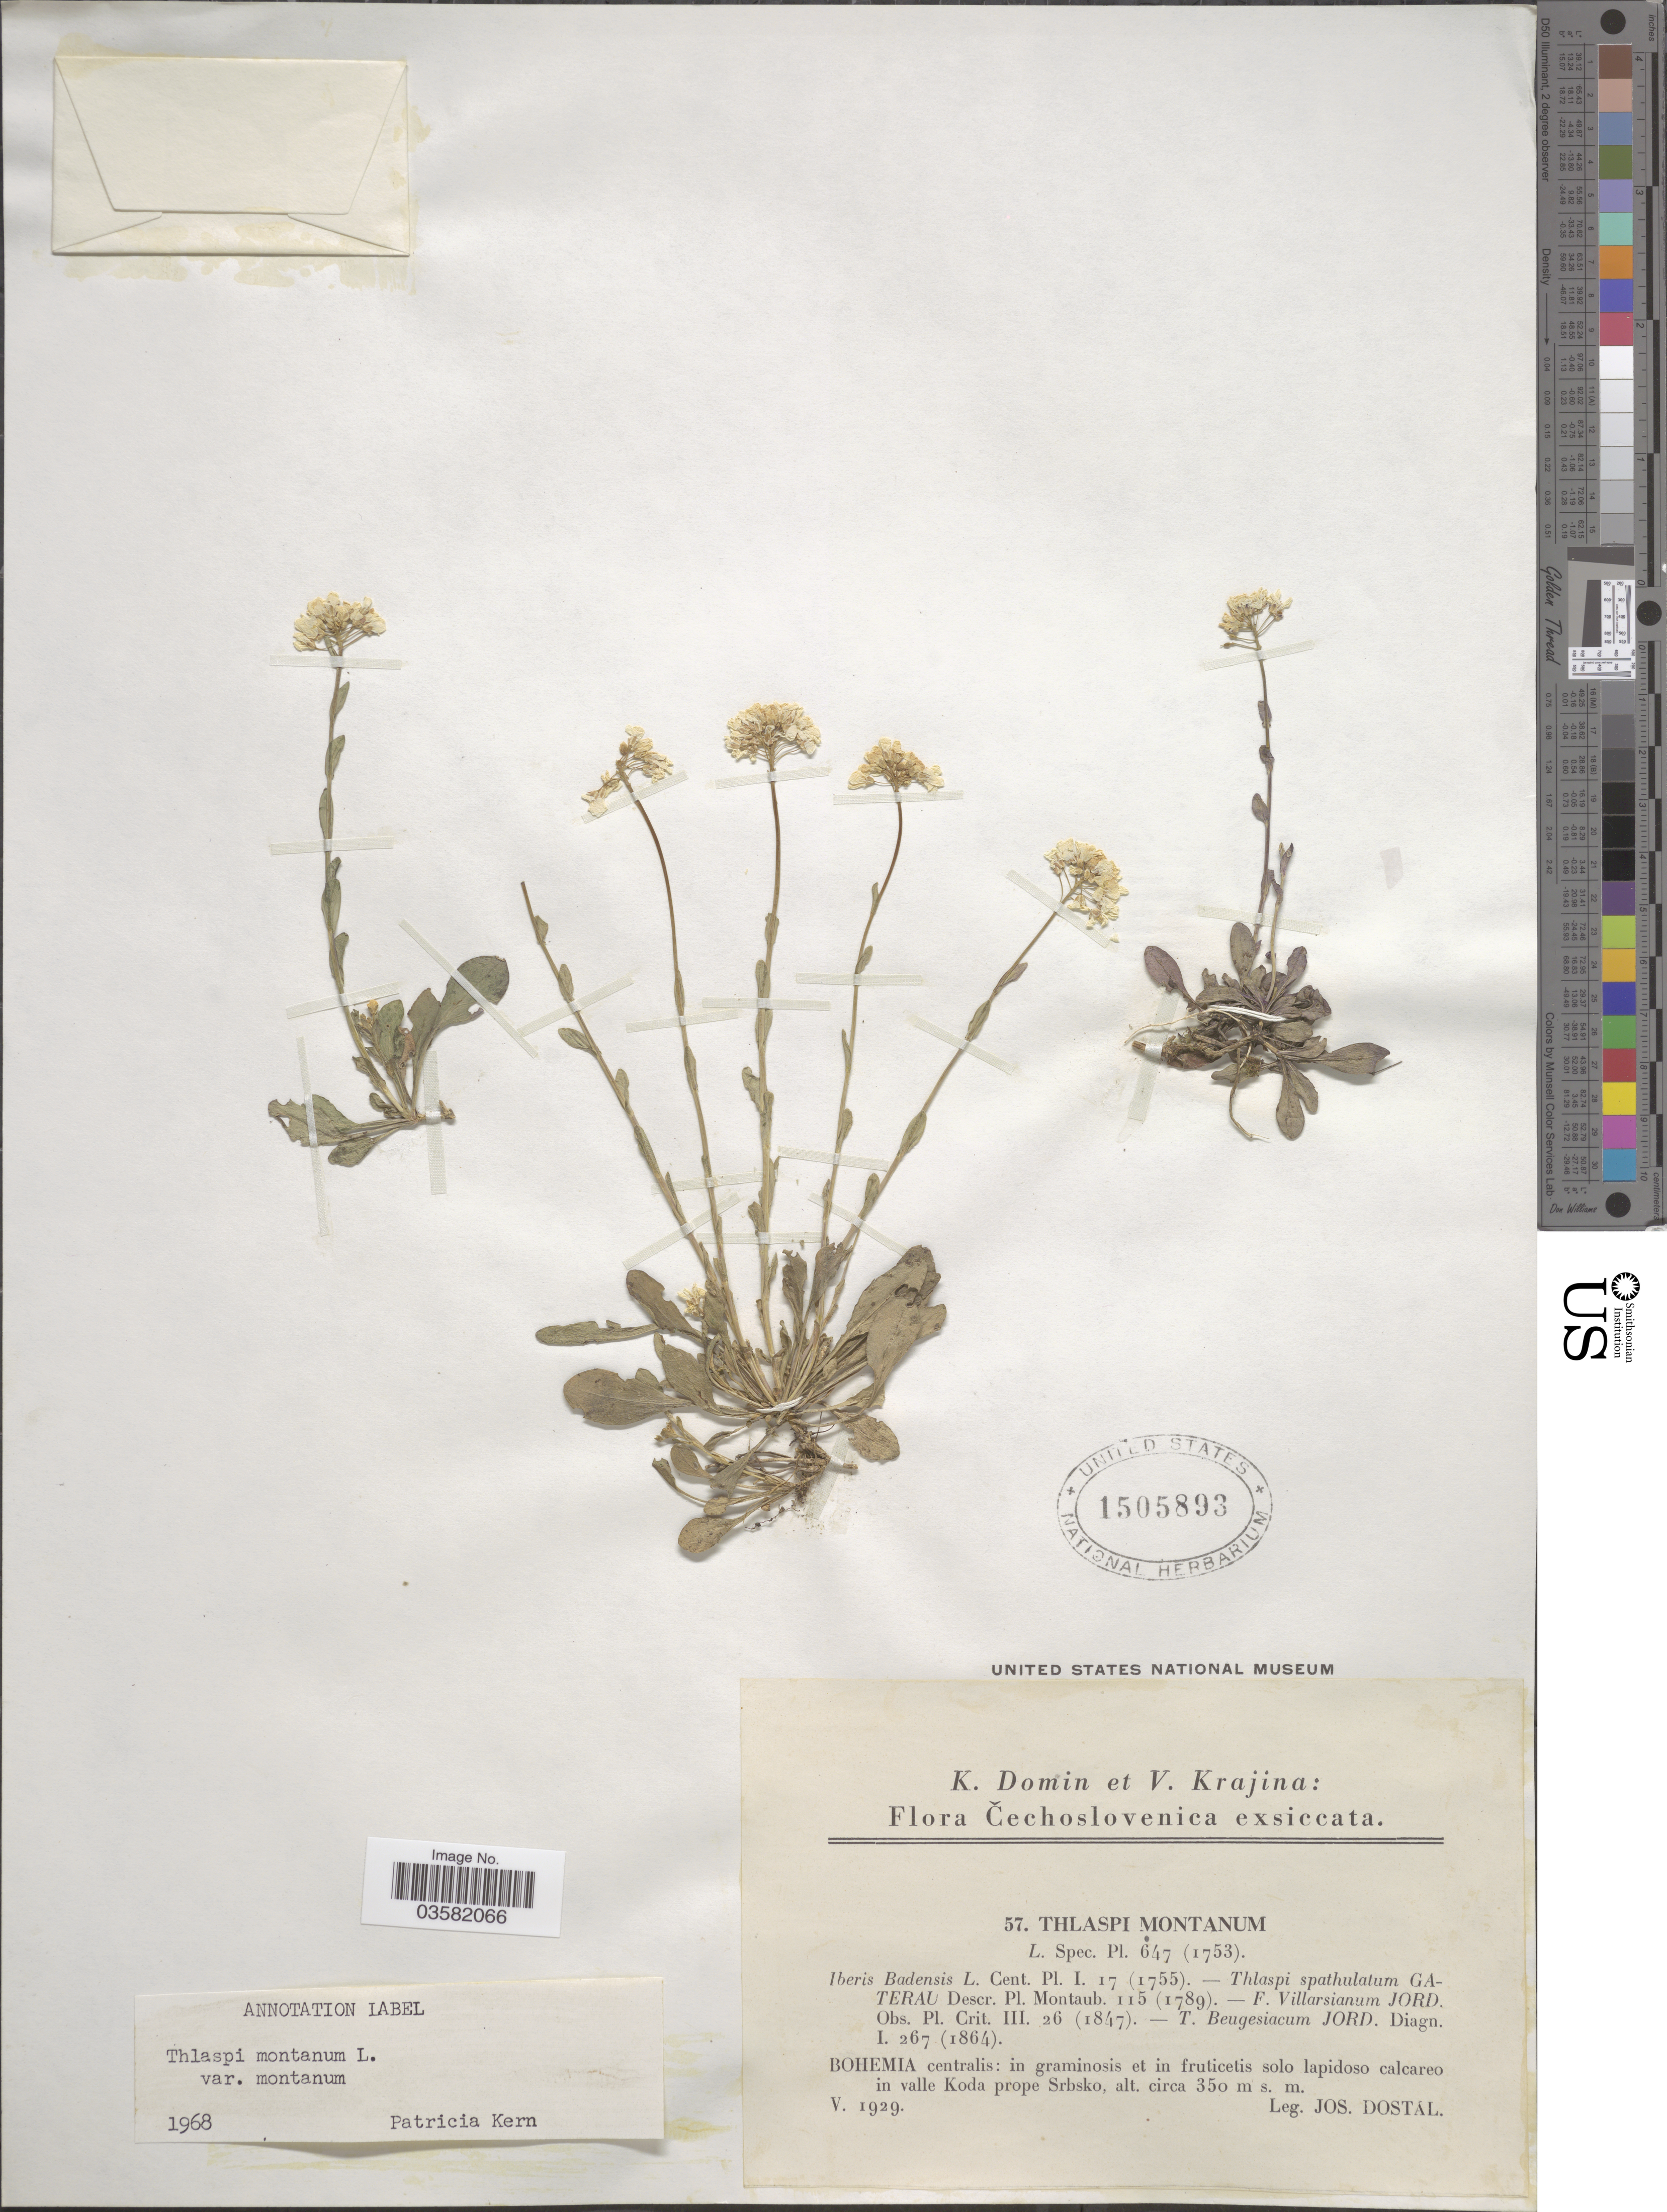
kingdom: Plantae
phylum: Tracheophyta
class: Magnoliopsida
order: Brassicales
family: Brassicaceae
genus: Thlaspi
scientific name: Thlaspi montanum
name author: L.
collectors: J. Dostál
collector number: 57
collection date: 1929-05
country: Czechia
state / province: Central Bohemian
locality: Čechoslovenica. Bohemia centralis: in graminosis et in fruticetis solo lapidoso calcareo in valle Koda prope Srbsko.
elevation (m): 350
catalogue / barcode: US 1505893